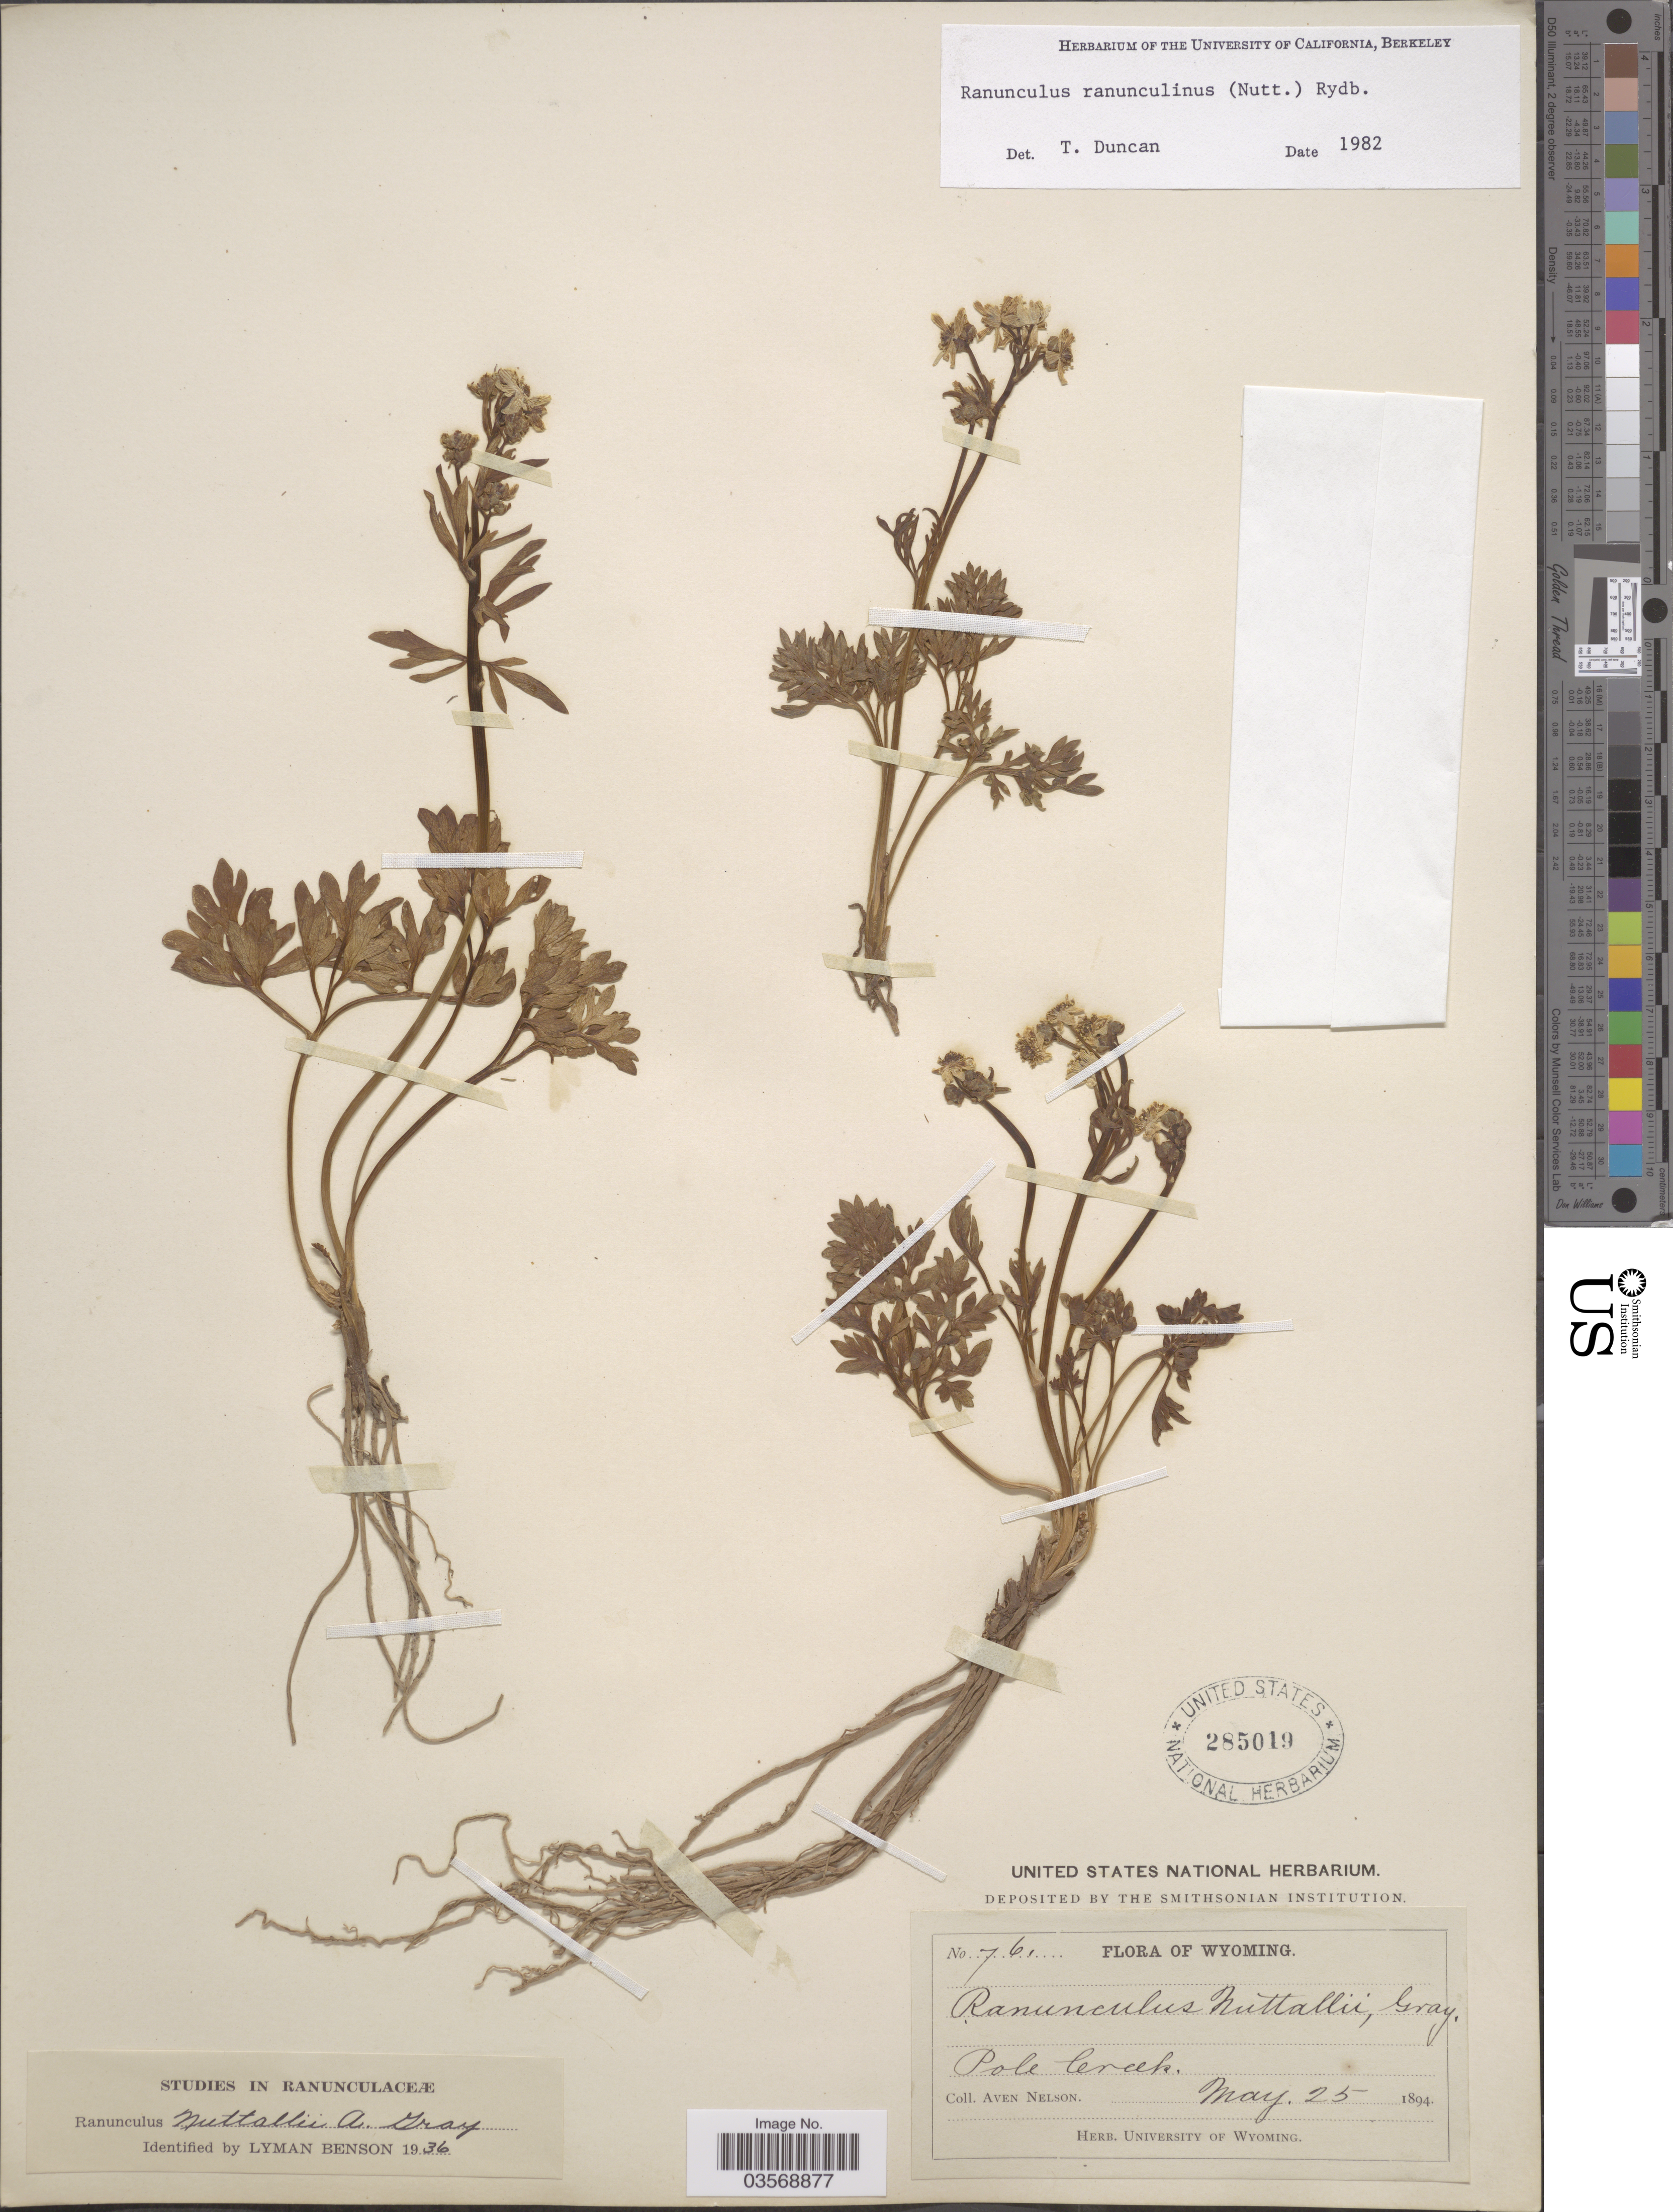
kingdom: Plantae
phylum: Tracheophyta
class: Magnoliopsida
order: Ranunculales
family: Ranunculaceae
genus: Ranunculus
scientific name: Ranunculus ranunculinus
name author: (Nutt.) Rydb.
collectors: A. Nelson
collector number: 761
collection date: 1894-05-25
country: United States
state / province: Wyoming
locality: Pole Creek.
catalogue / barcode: US 285019